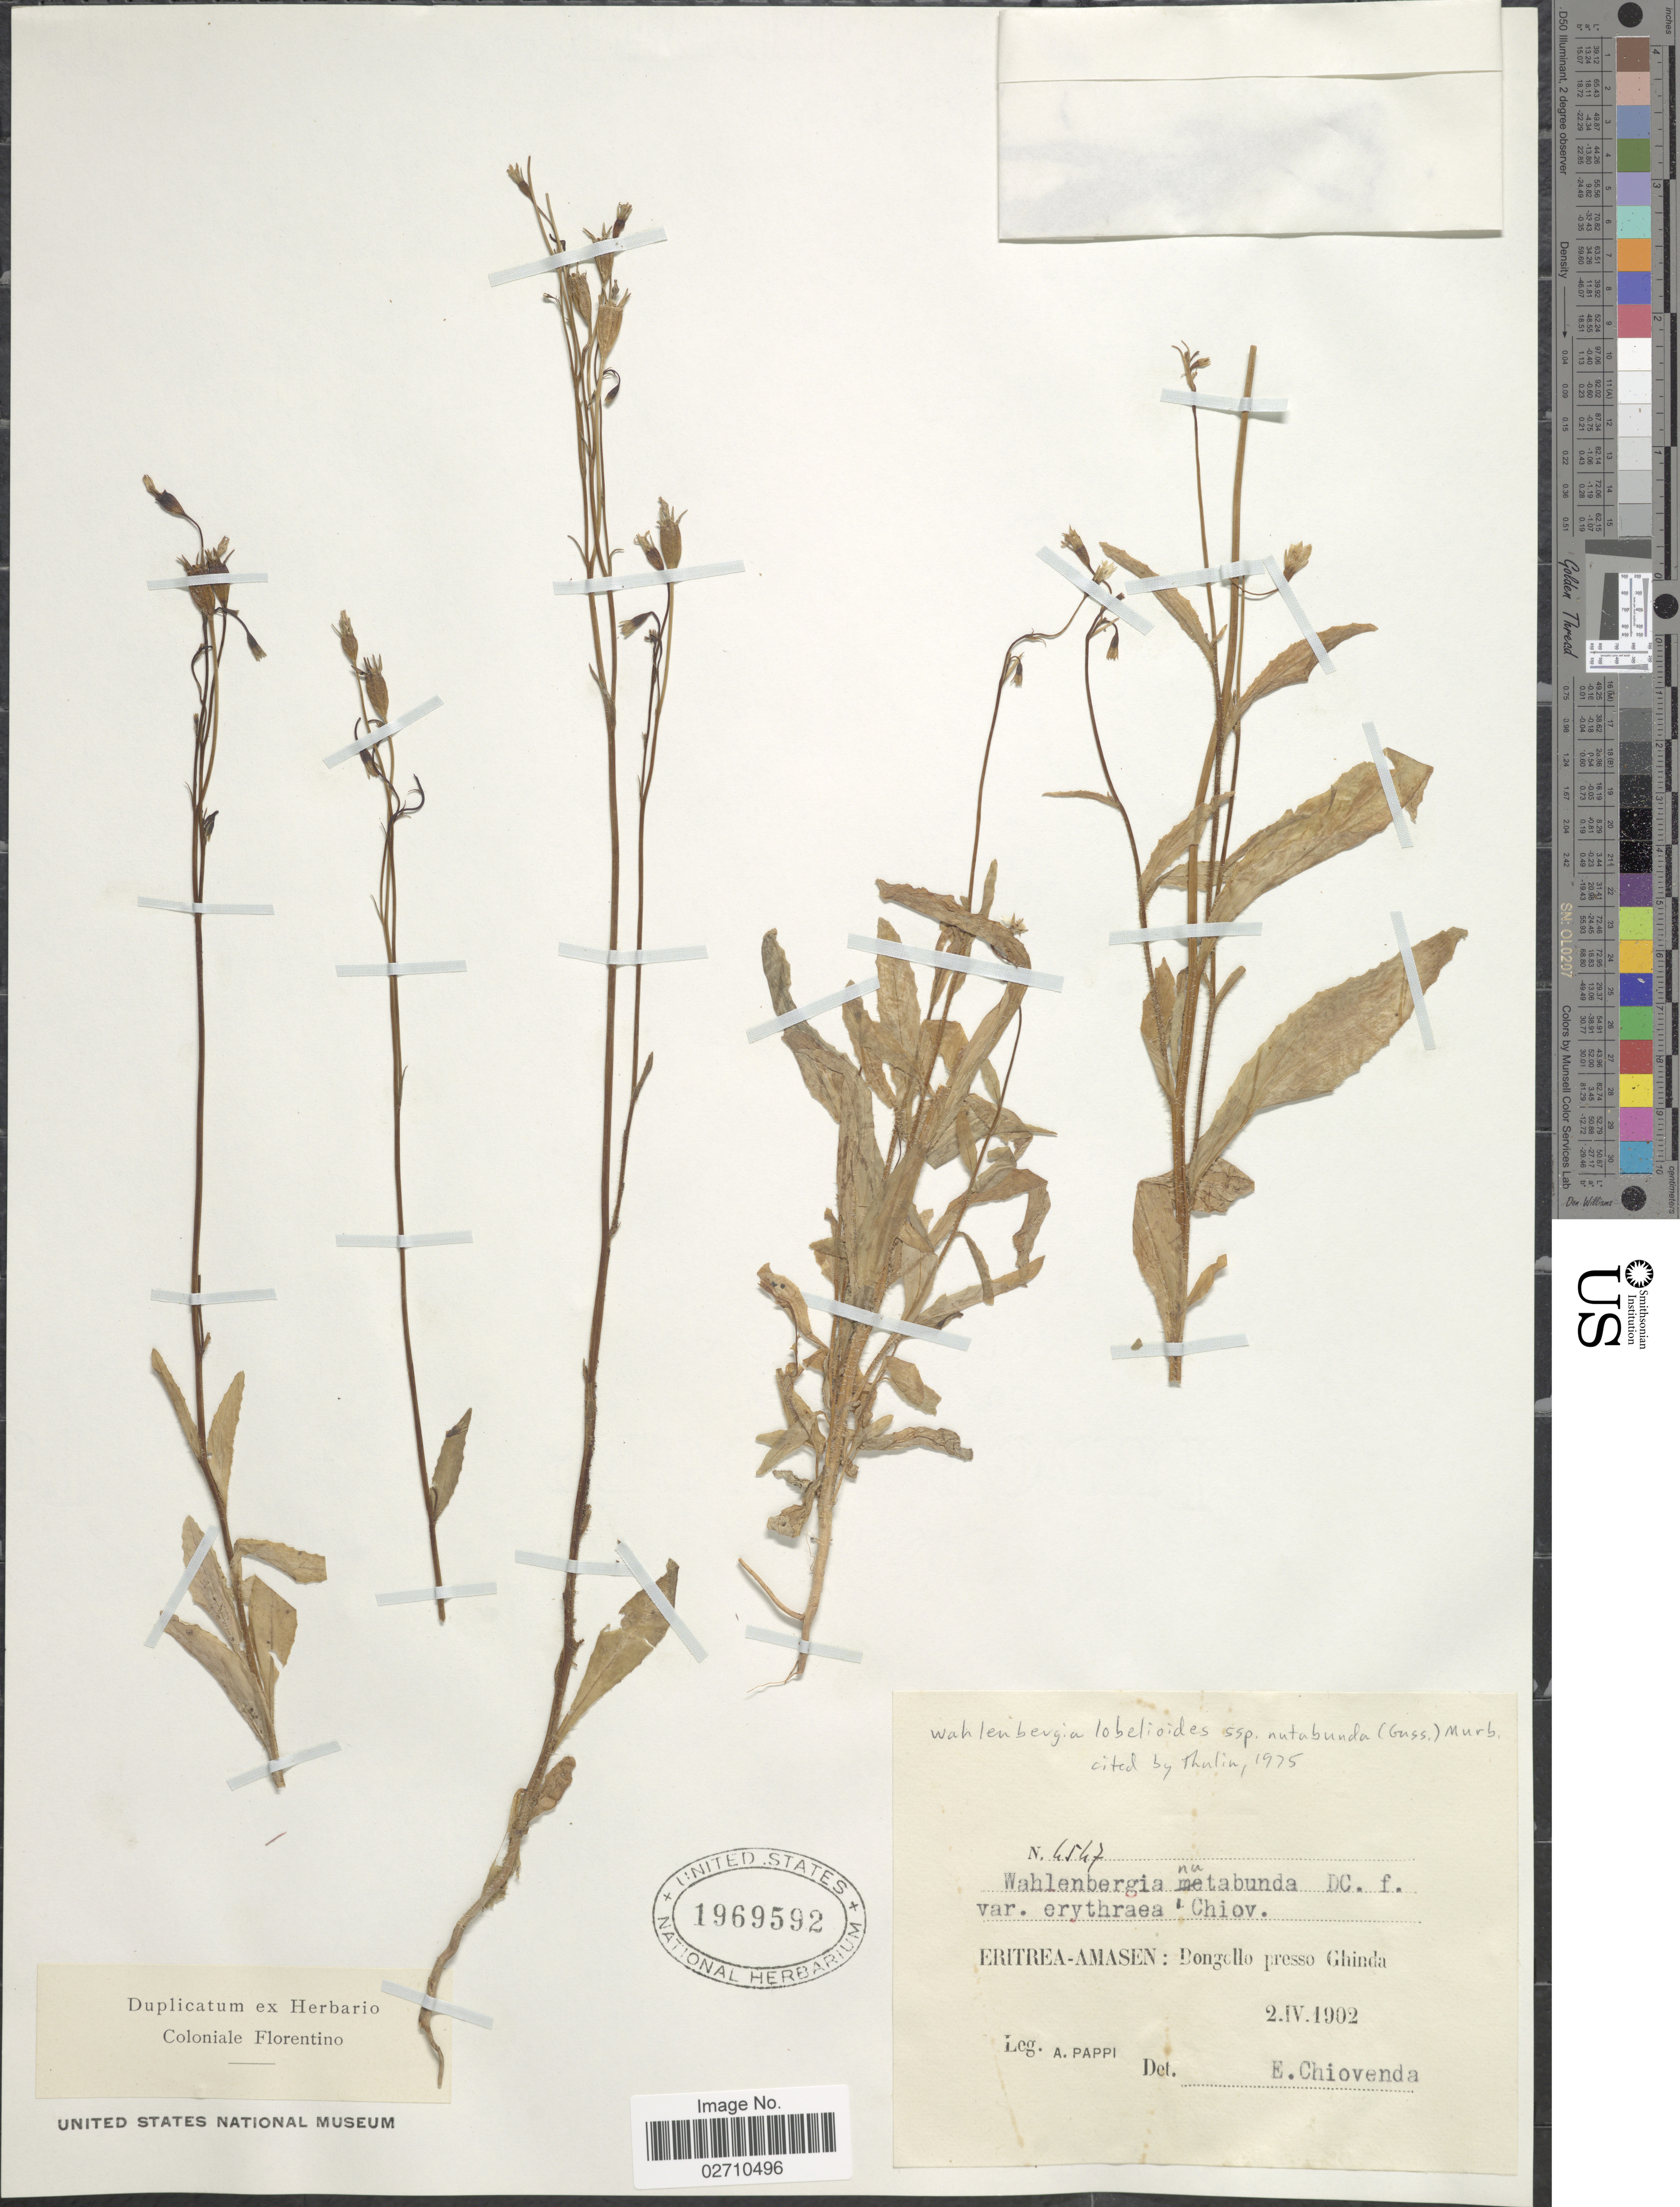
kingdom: Plantae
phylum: Tracheophyta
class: Magnoliopsida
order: Asterales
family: Campanulaceae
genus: Wahlenbergia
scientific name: Wahlenbergia lobelioides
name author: (L. f.) Link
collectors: A. Pappi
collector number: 4547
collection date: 1902-04-02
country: Eritrea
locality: Amasen: Dongollo presso Ghinda.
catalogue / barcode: US 1969592